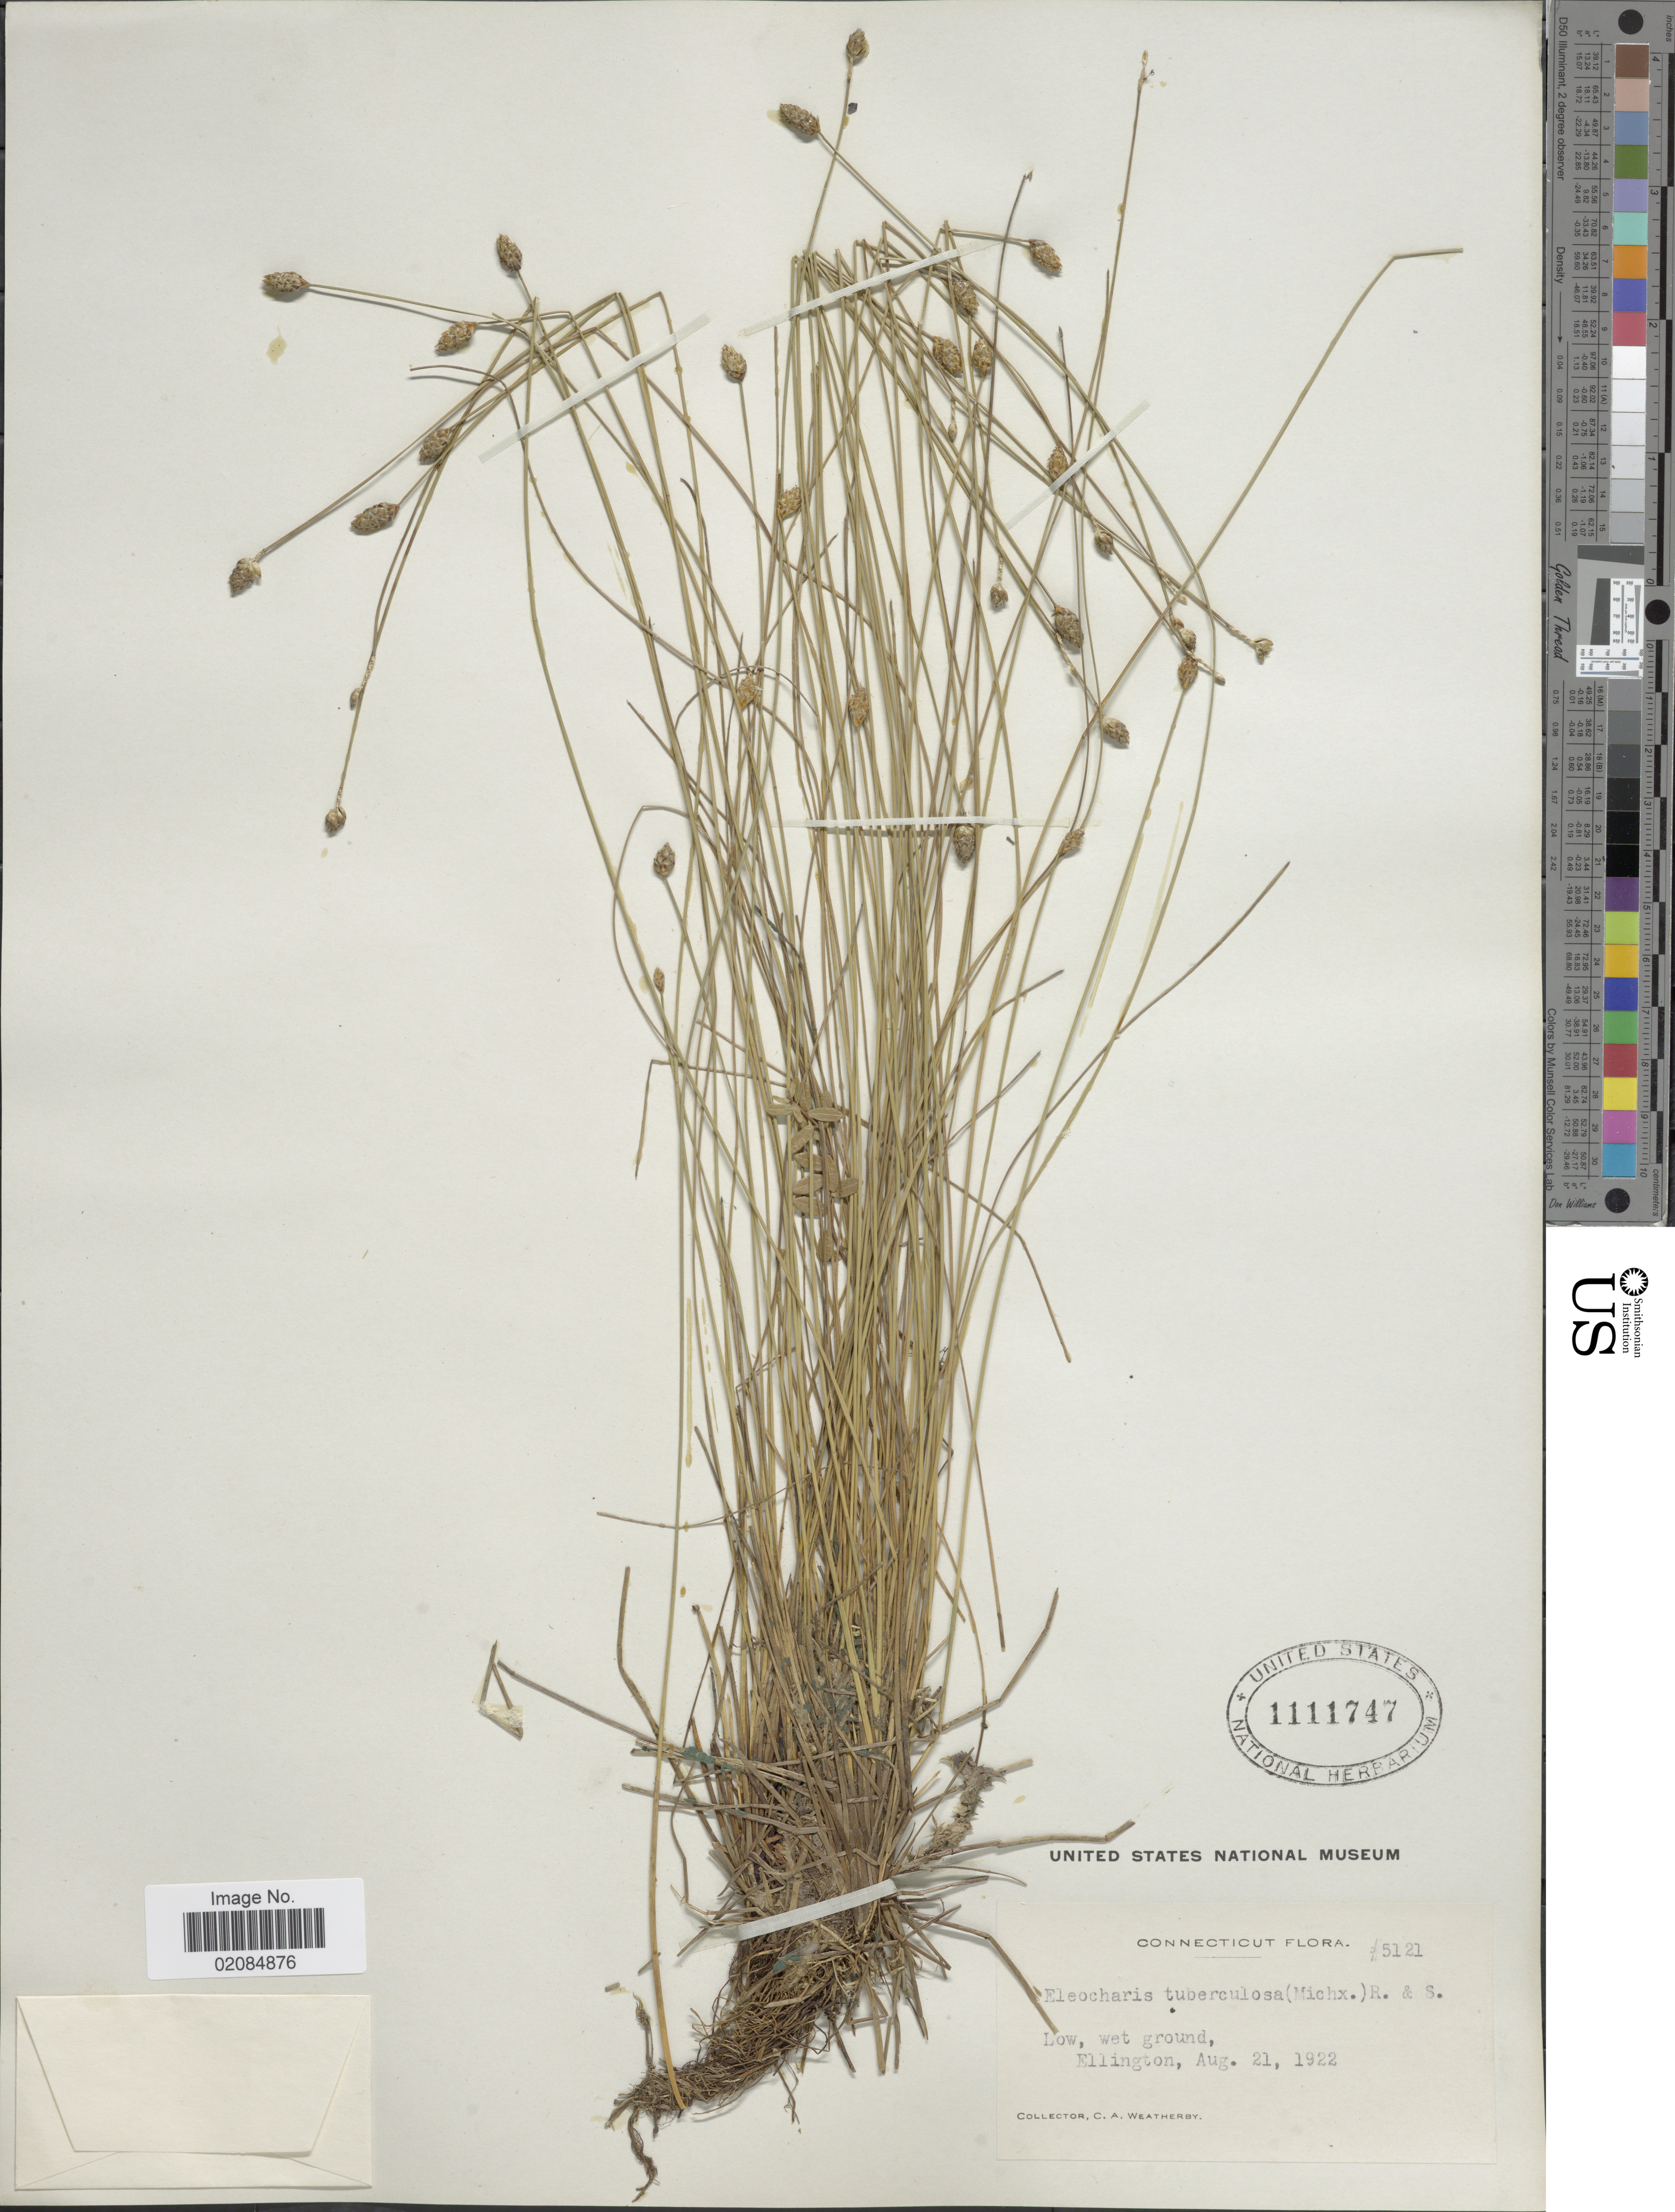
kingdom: Plantae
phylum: Tracheophyta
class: Liliopsida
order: Poales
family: Cyperaceae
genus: Eleocharis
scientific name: Eleocharis tuberculosa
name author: (Michx.) Roem. & Schult.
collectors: C. A. Weatherby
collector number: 5121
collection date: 1922-08-21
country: United States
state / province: Connecticut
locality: Ellington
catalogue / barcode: US 1111747